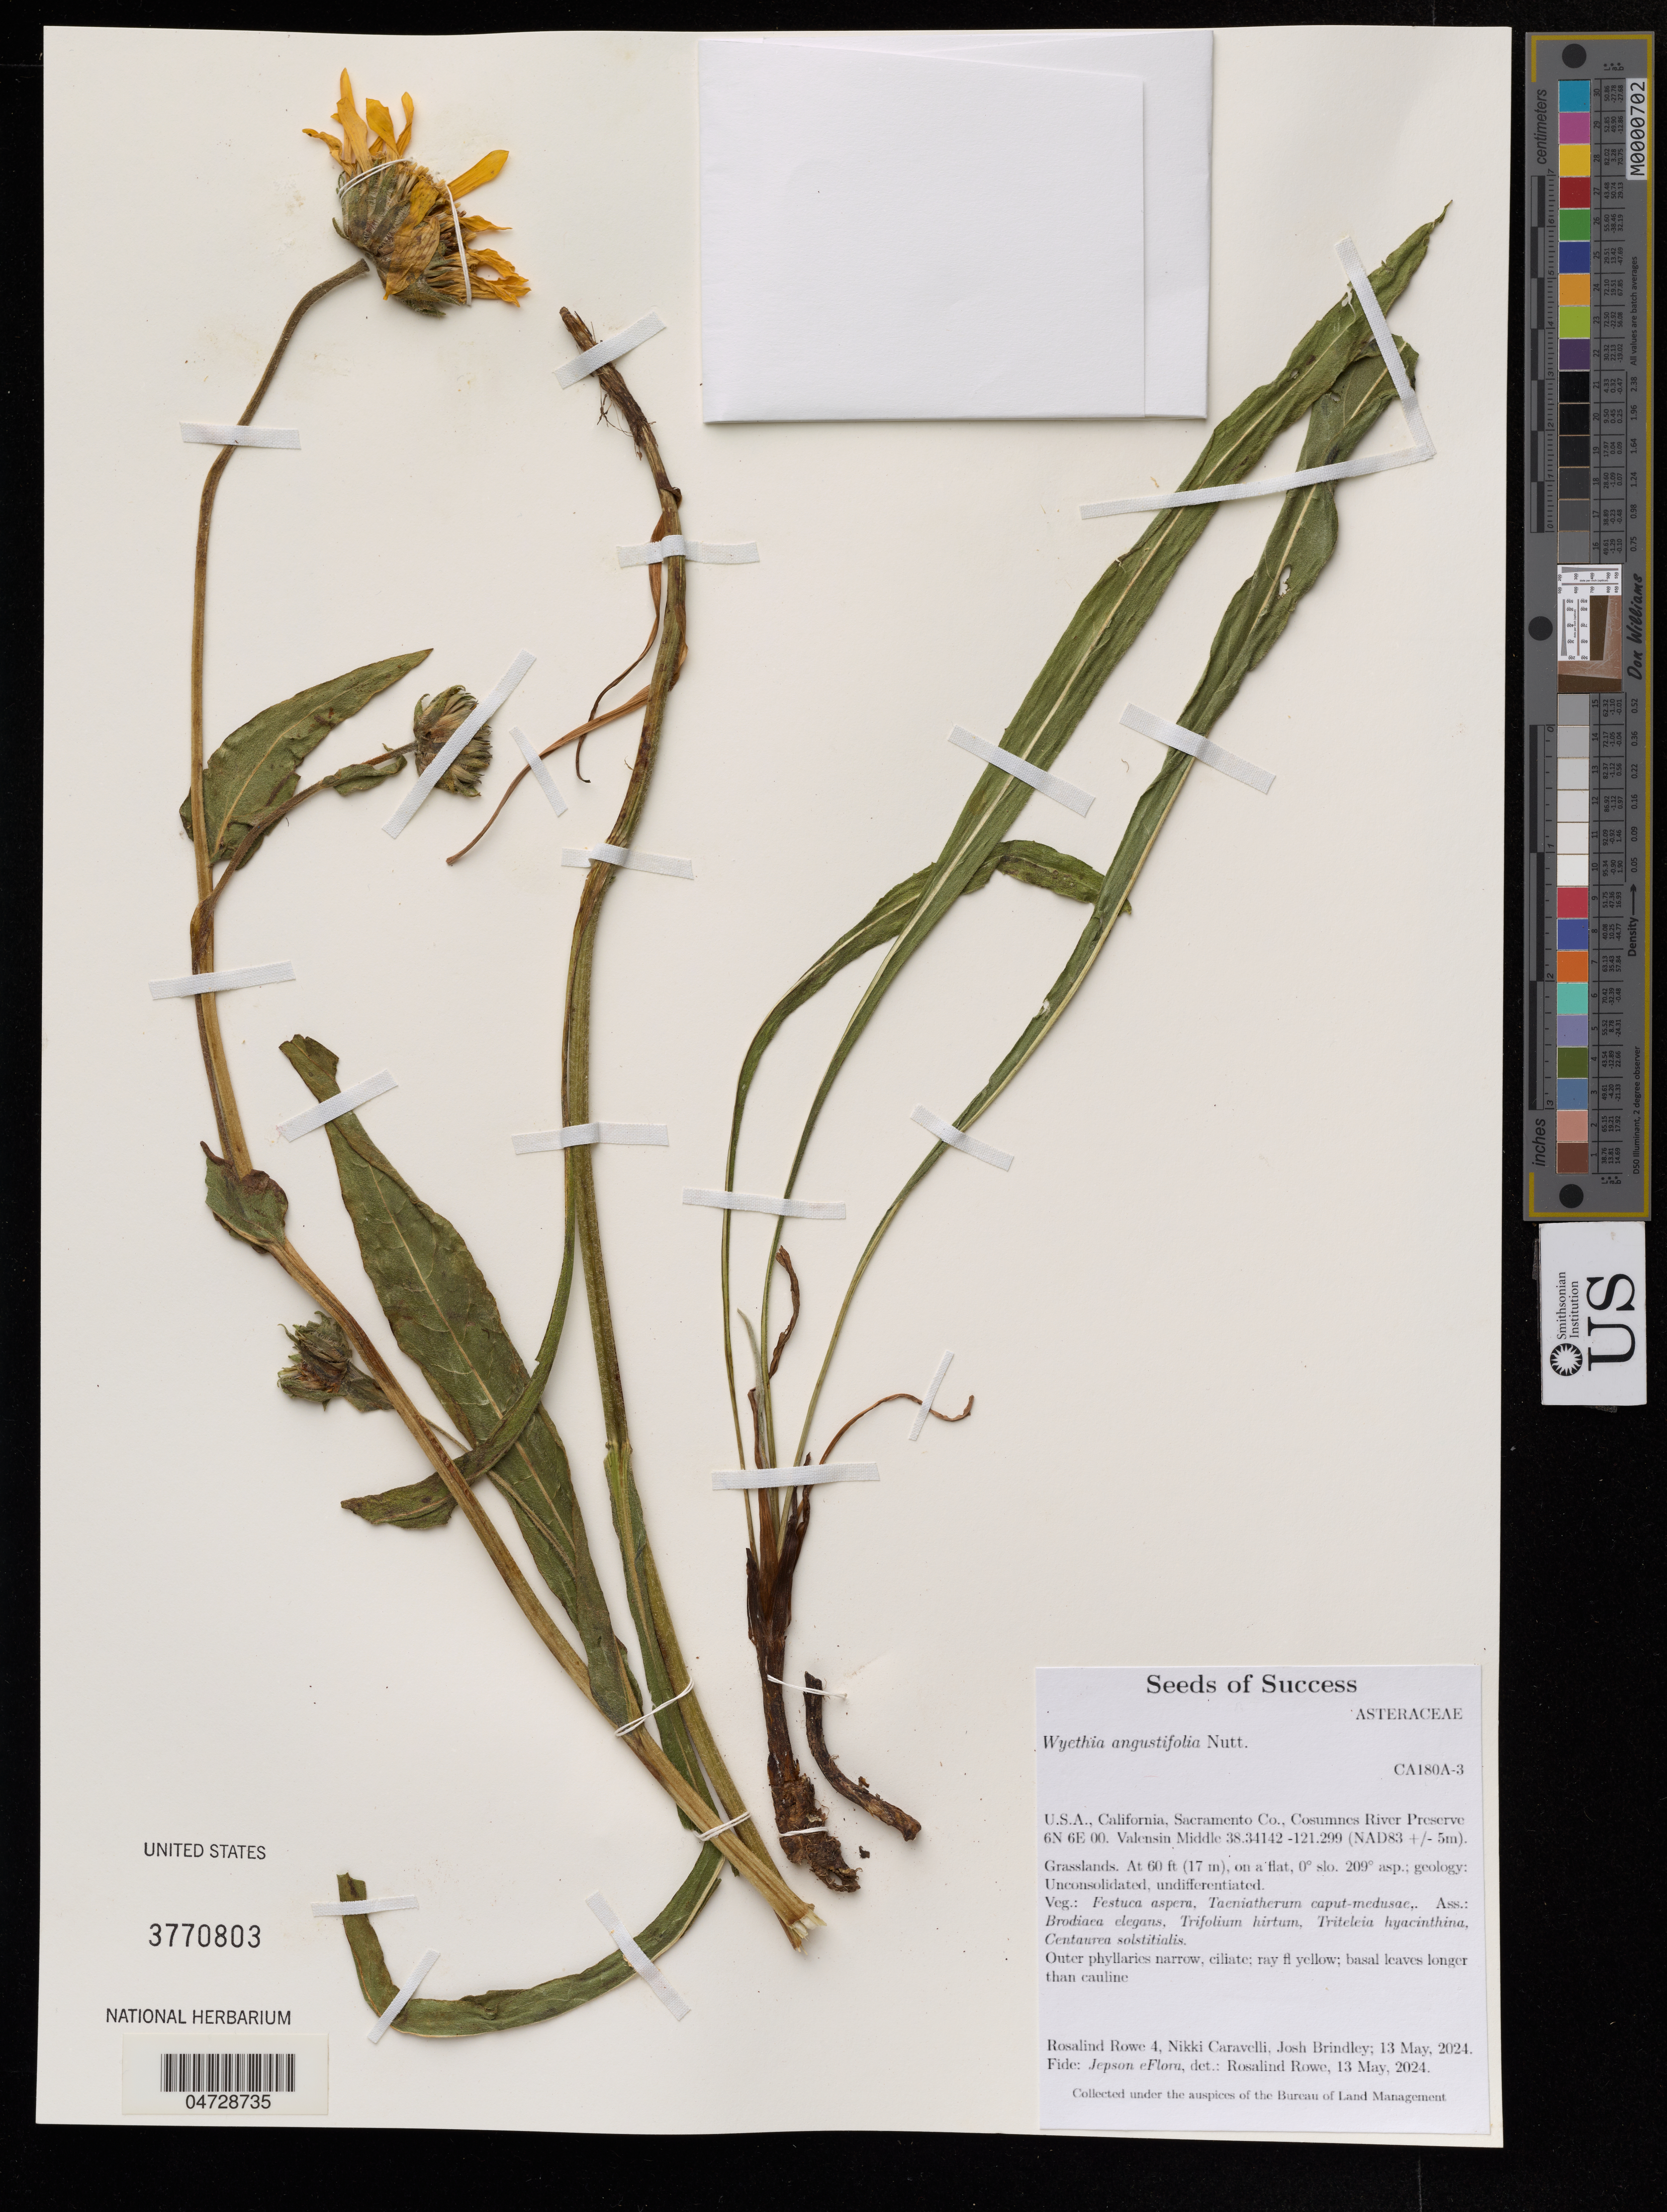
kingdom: Plantae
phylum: Tracheophyta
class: Magnoliopsida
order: Asterales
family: Asteraceae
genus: Wyethia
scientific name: Wyethia angustifolia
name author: (DC.) Nutt.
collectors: R. Rowe, N. Caravelli & J. Brindley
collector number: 4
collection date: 2024-05-13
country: United States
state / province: California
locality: Sacramento Co., Cosumnes River Preserve.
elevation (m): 18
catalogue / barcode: US 3770803